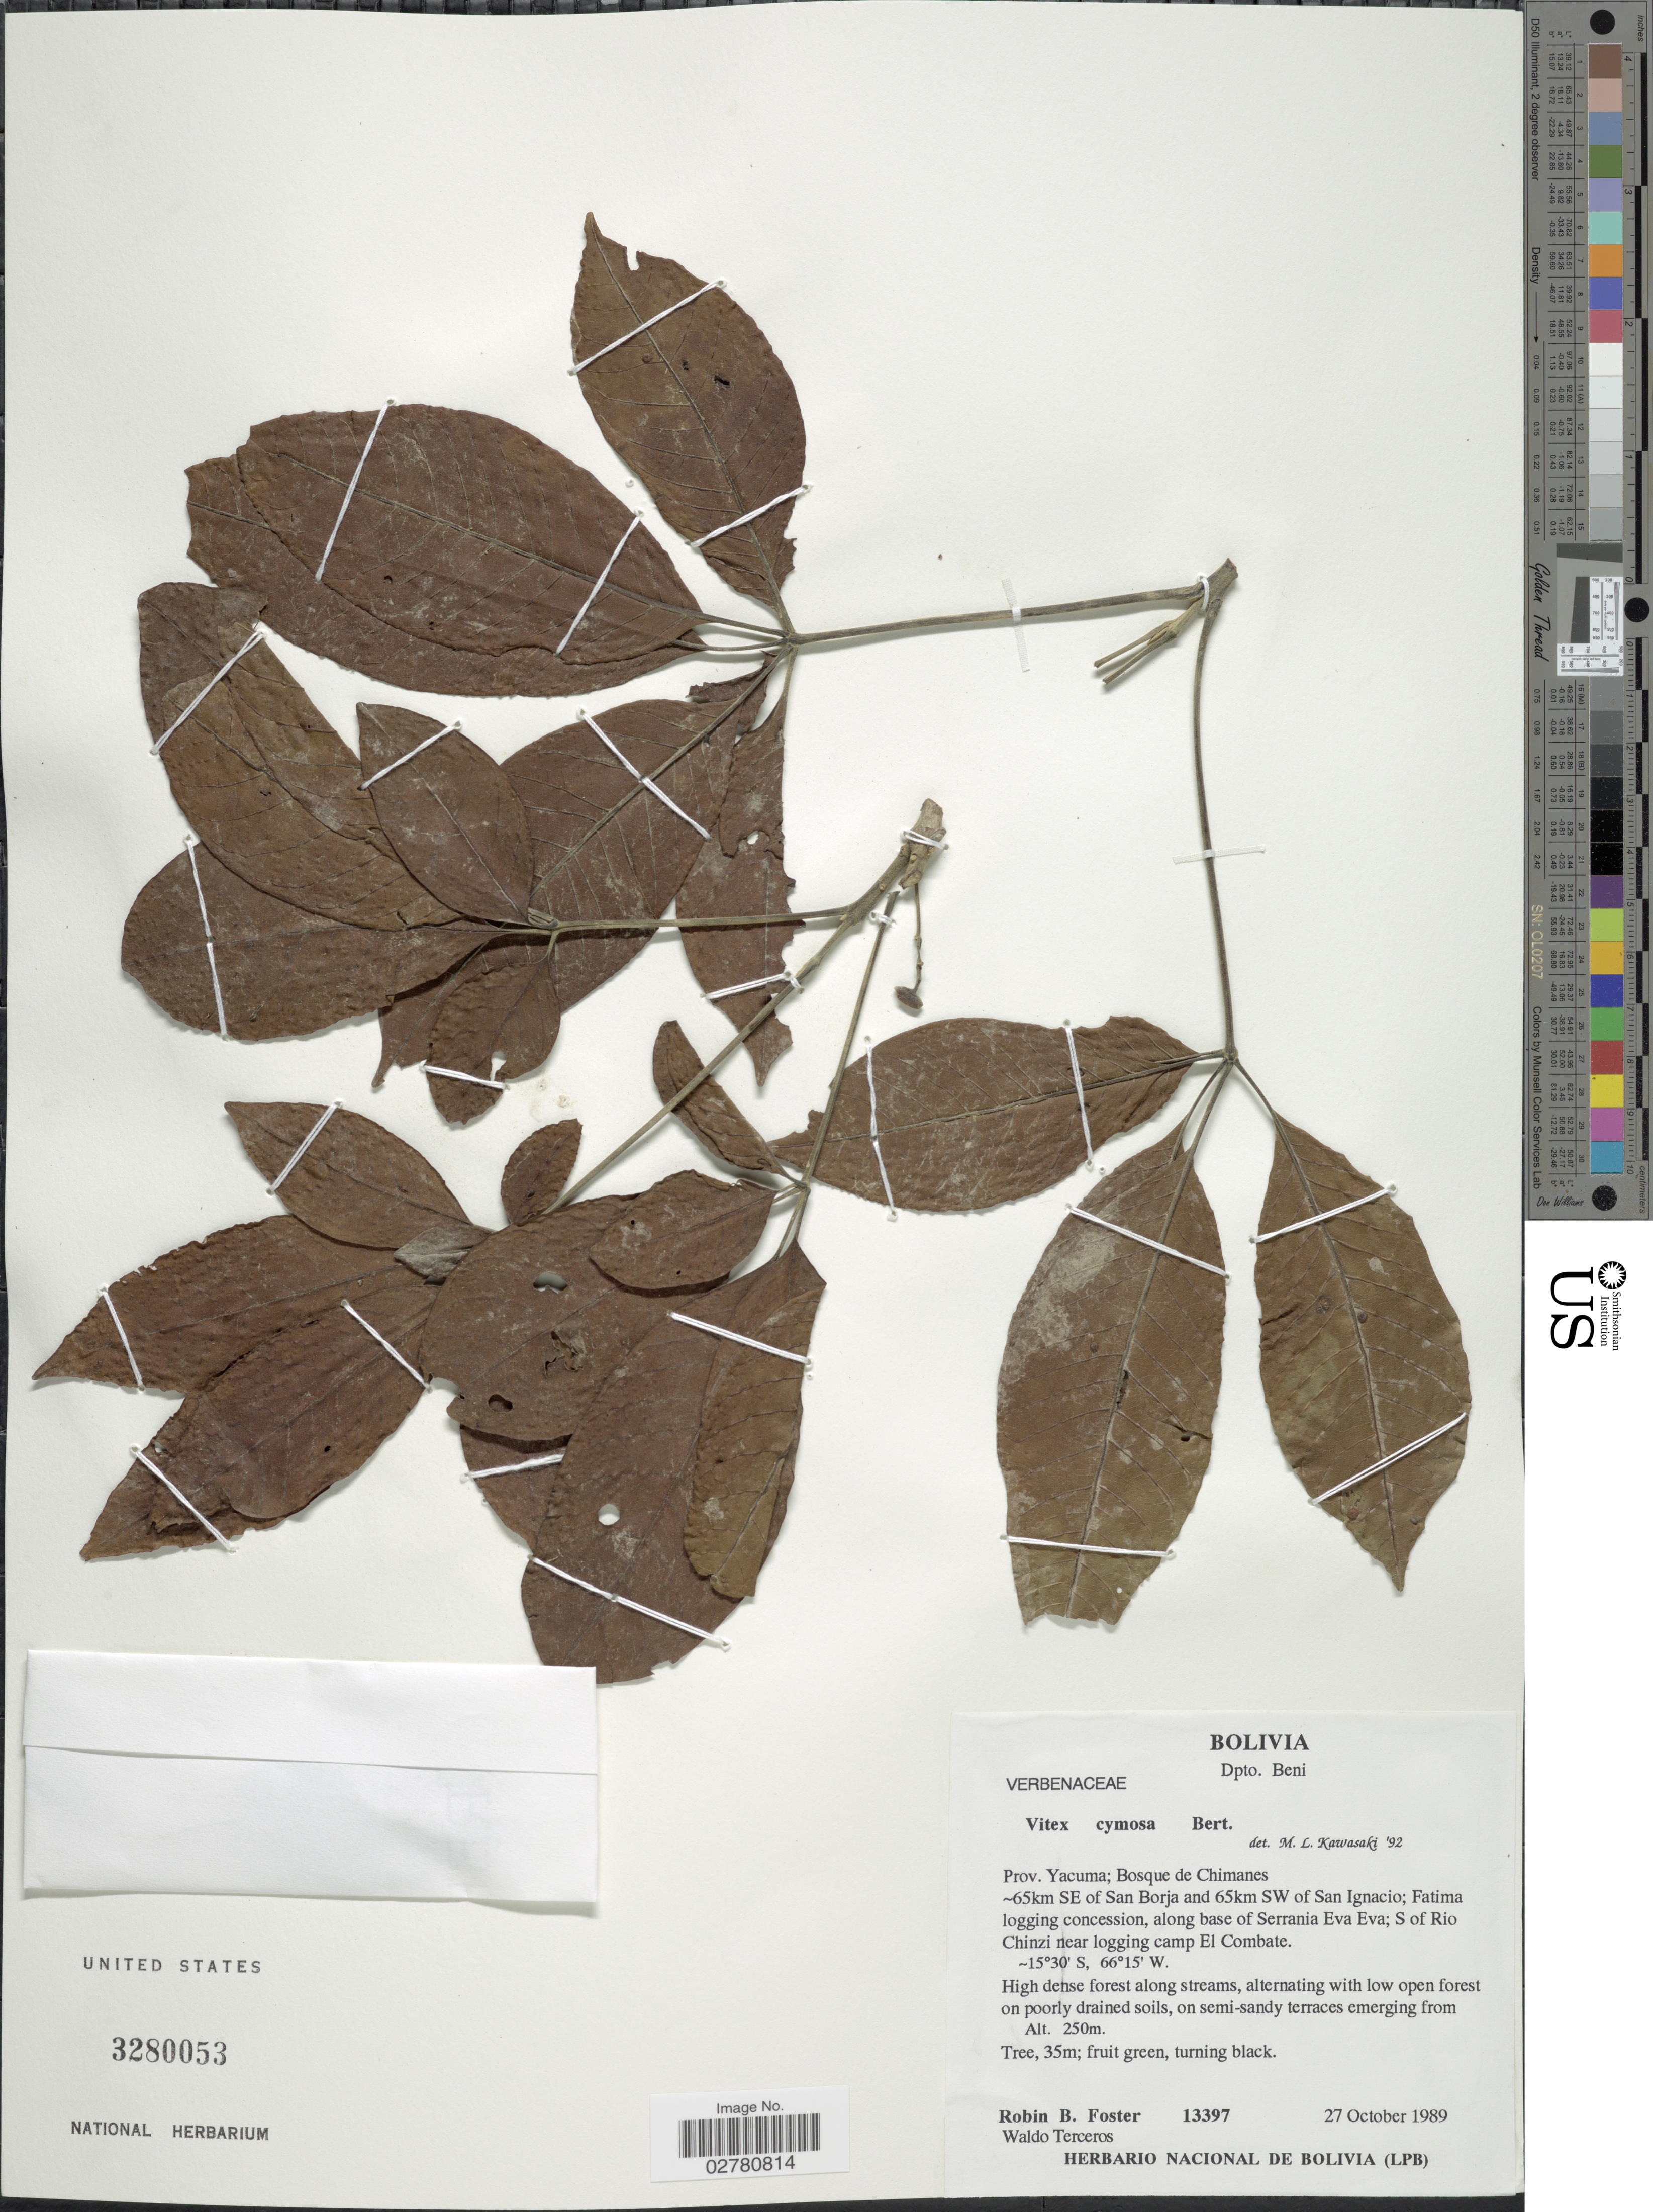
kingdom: Plantae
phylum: Tracheophyta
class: Magnoliopsida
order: Lamiales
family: Lamiaceae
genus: Vitex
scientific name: Vitex cymosa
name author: Bertero ex Spreng.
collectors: R. B. Foster & W. Terceros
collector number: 13397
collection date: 1989-10-27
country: Bolivia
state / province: Beni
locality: Dpto. Beni. Prov. Yacuma; Bosque de Chimanes ~65km SE of San Borja and 65km SW of San Ignacio; Fatima logging concession, along base of Serrania Eva Eva; S of Rio Chinzi near logging camp El Combate.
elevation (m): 250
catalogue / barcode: US 3280053